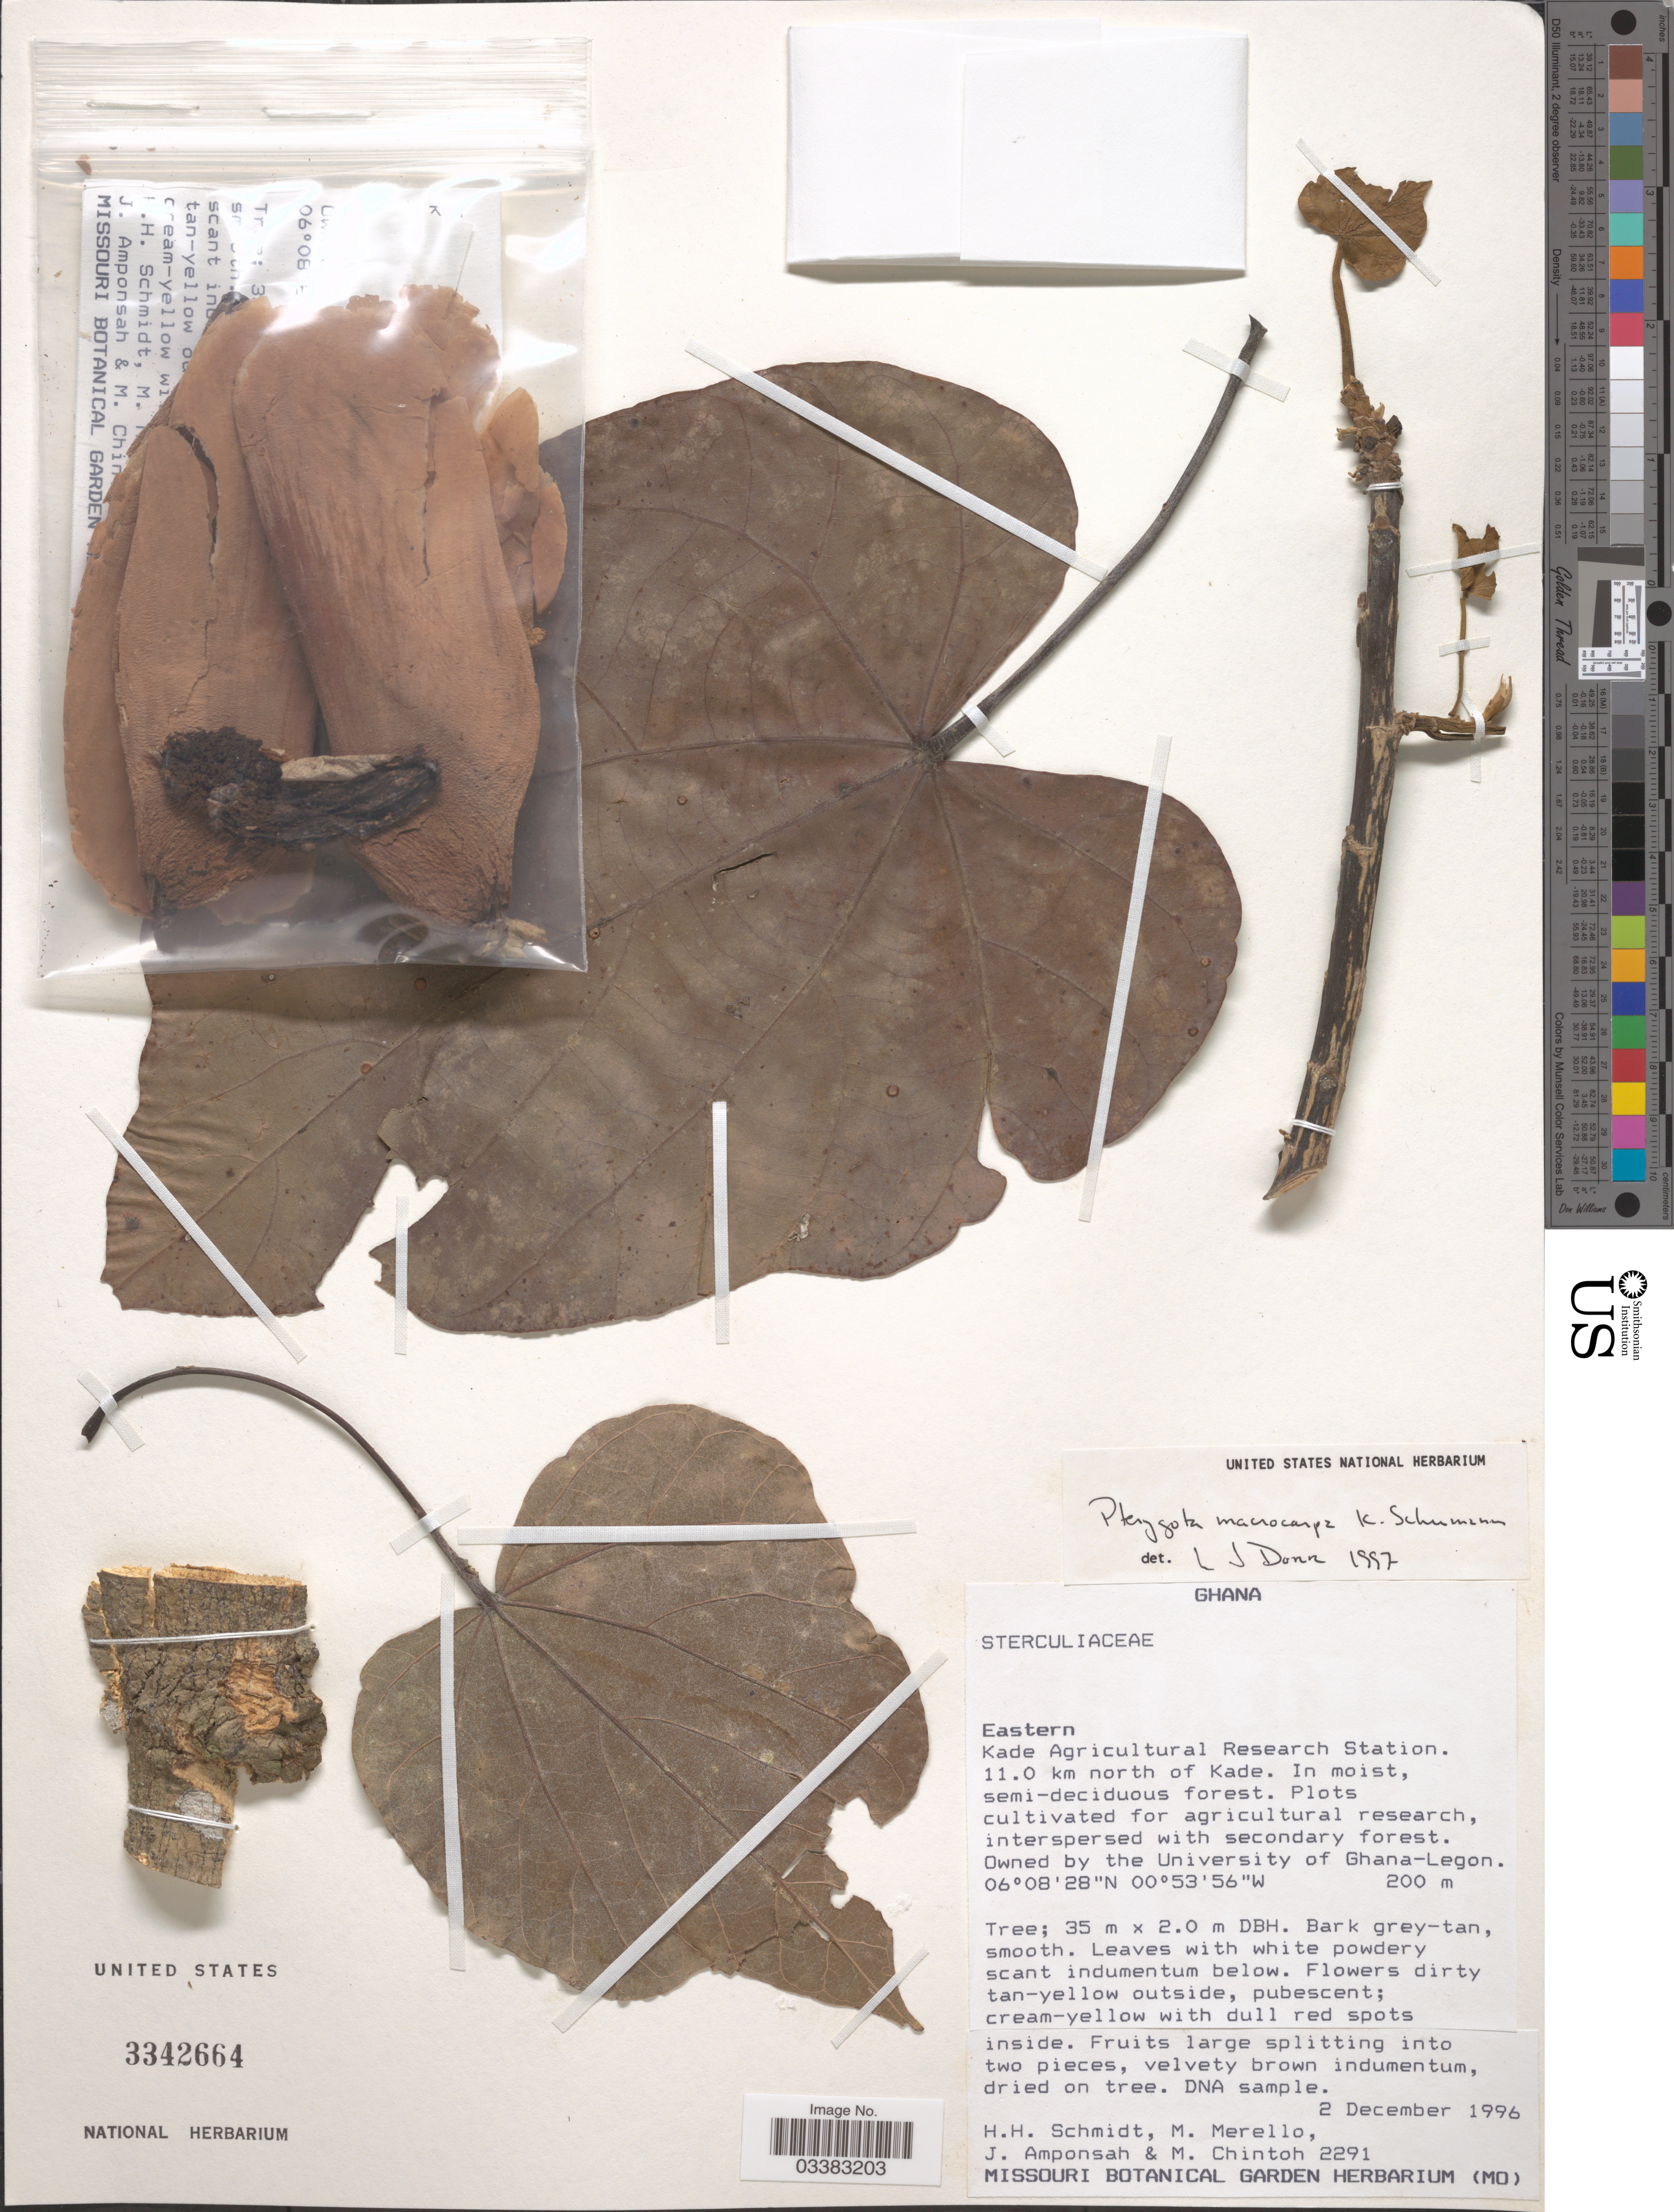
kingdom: Plantae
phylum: Tracheophyta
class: Magnoliopsida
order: Malvales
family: Malvaceae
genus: Pterygota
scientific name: Pterygota macrocarpa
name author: K. Schum.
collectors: H. H. Schmidt, M. Merello, J. Amponsah & M. Chintoh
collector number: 2291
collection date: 1996-12-02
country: Ghana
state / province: Eastern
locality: Kade Agricultural Research Station. 11.0 km north of Kade.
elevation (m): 200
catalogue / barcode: US 3342664